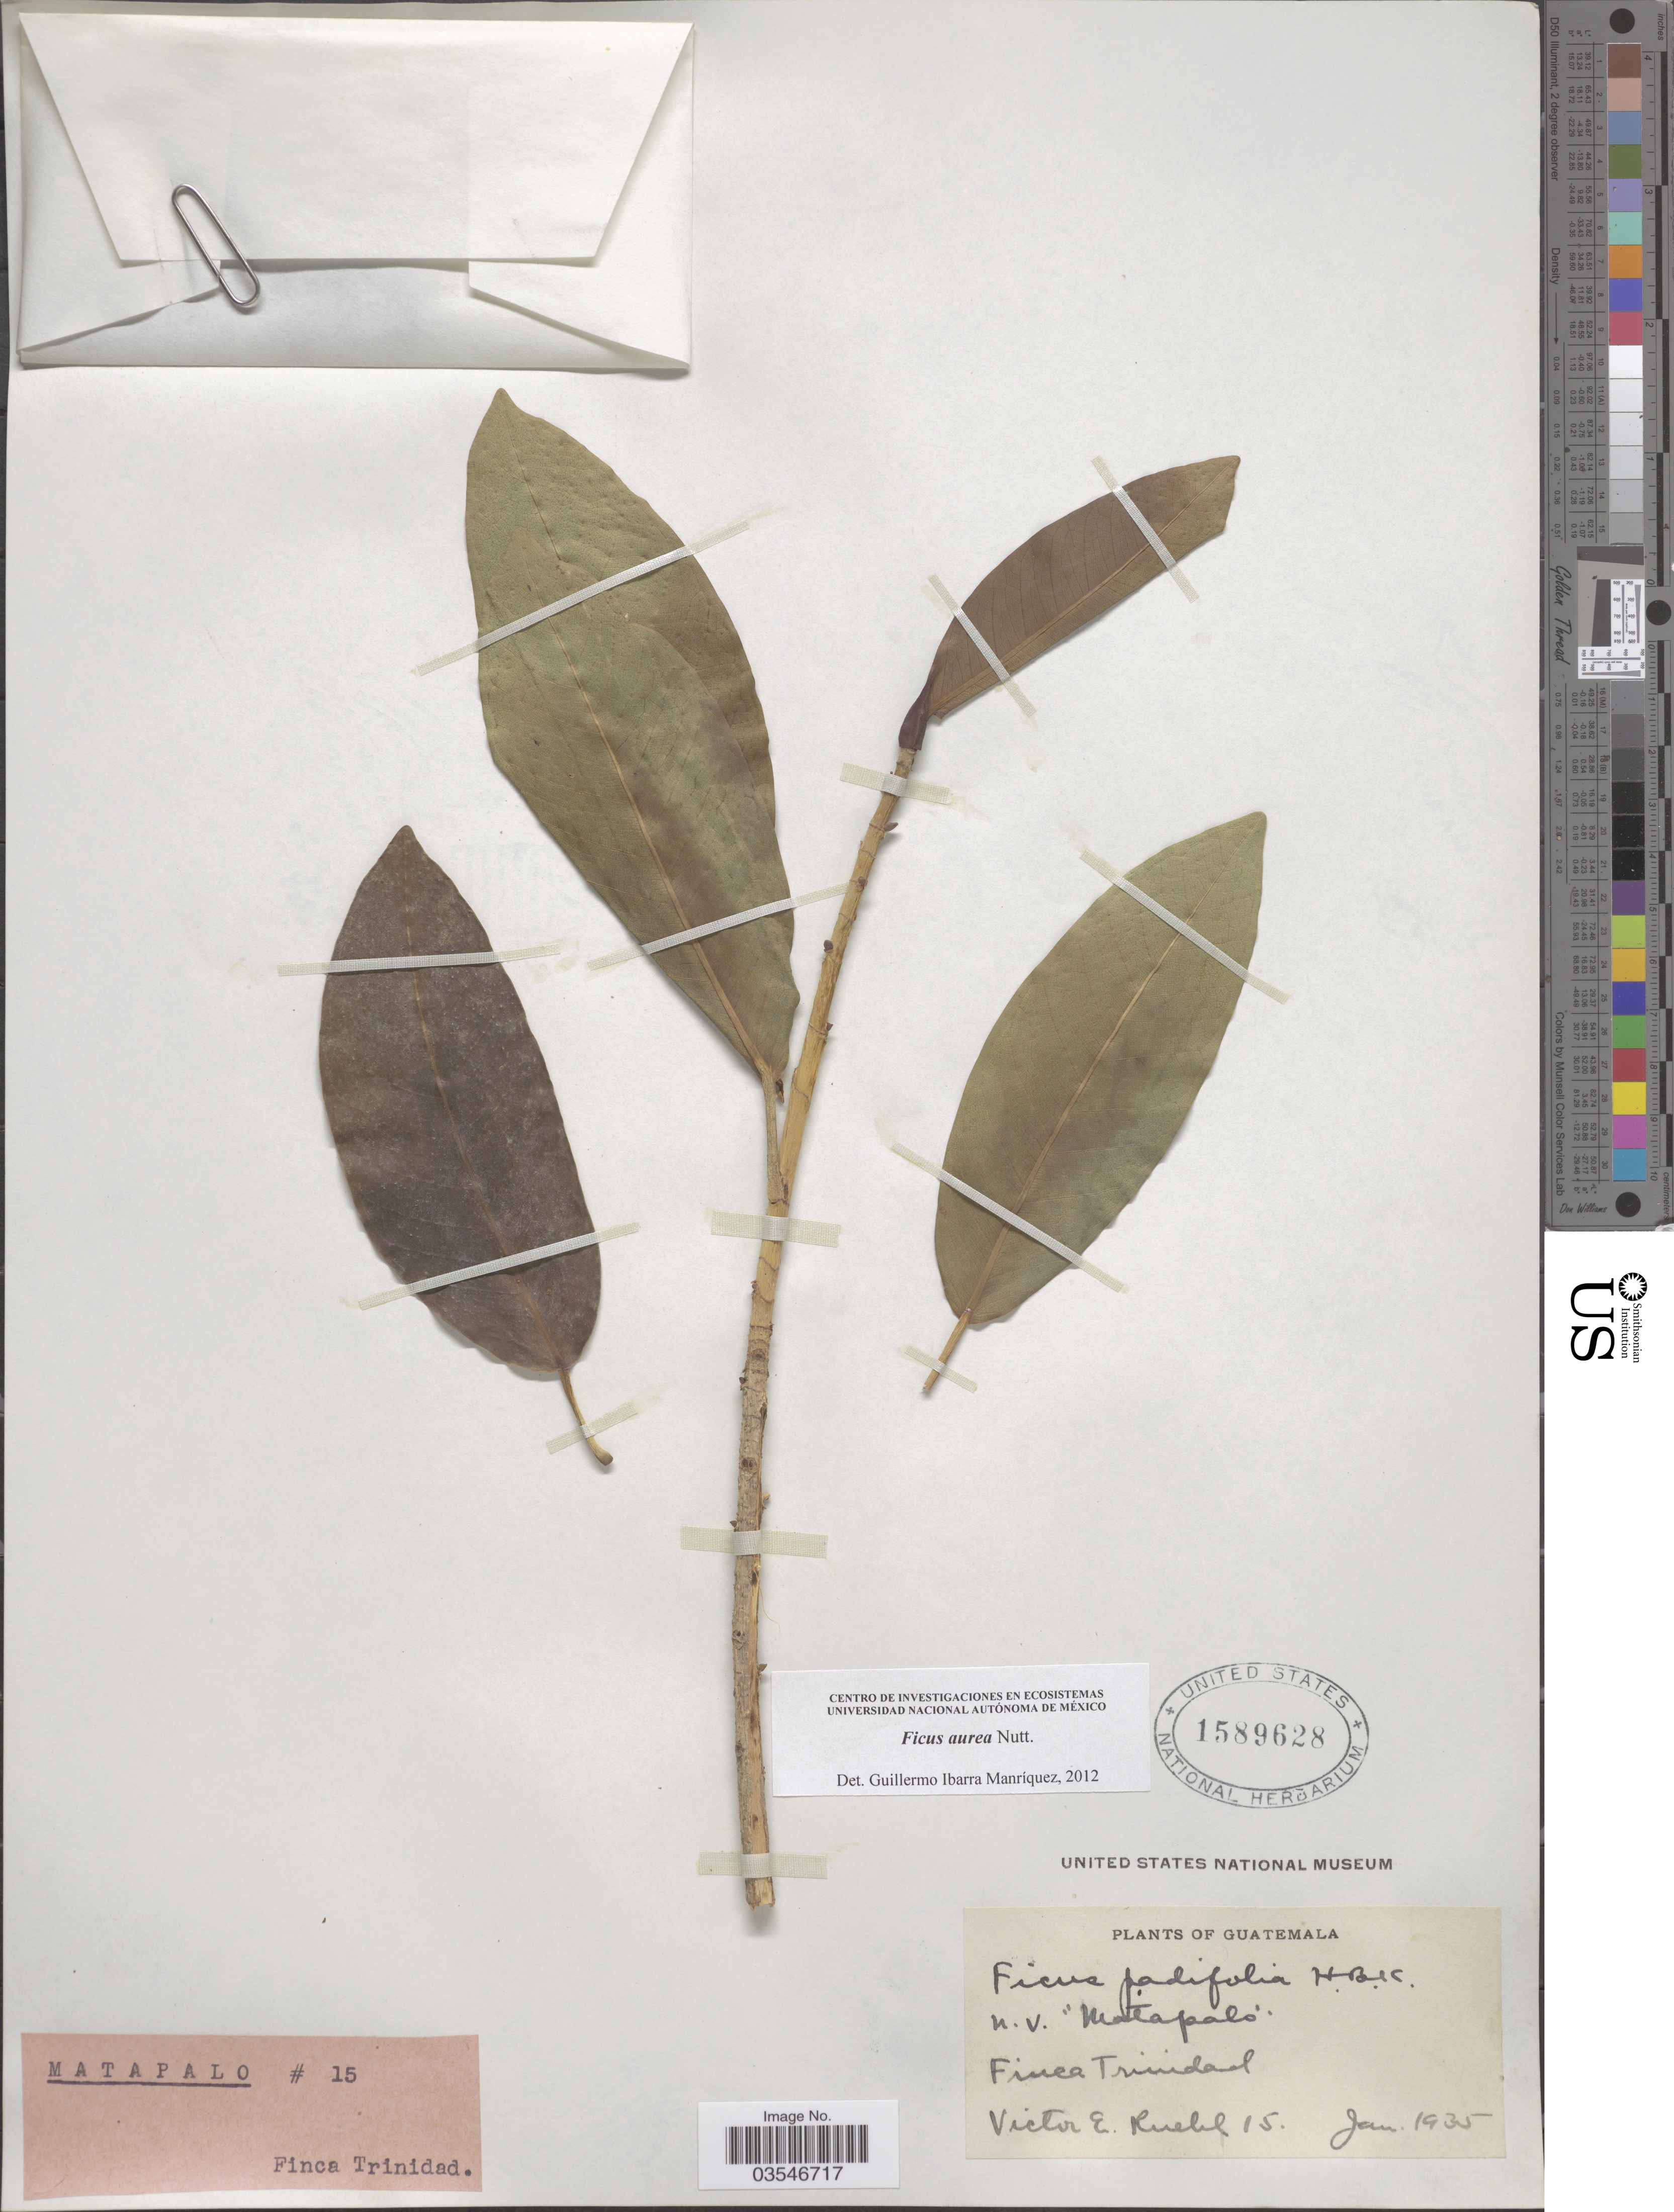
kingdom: Plantae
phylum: Tracheophyta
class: Magnoliopsida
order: Rosales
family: Moraceae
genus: Ficus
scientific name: Ficus aurea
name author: Nutt.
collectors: V. Ruehl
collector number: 15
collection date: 1935-01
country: Guatemala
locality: Finca Trinidad.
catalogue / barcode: US 1589628